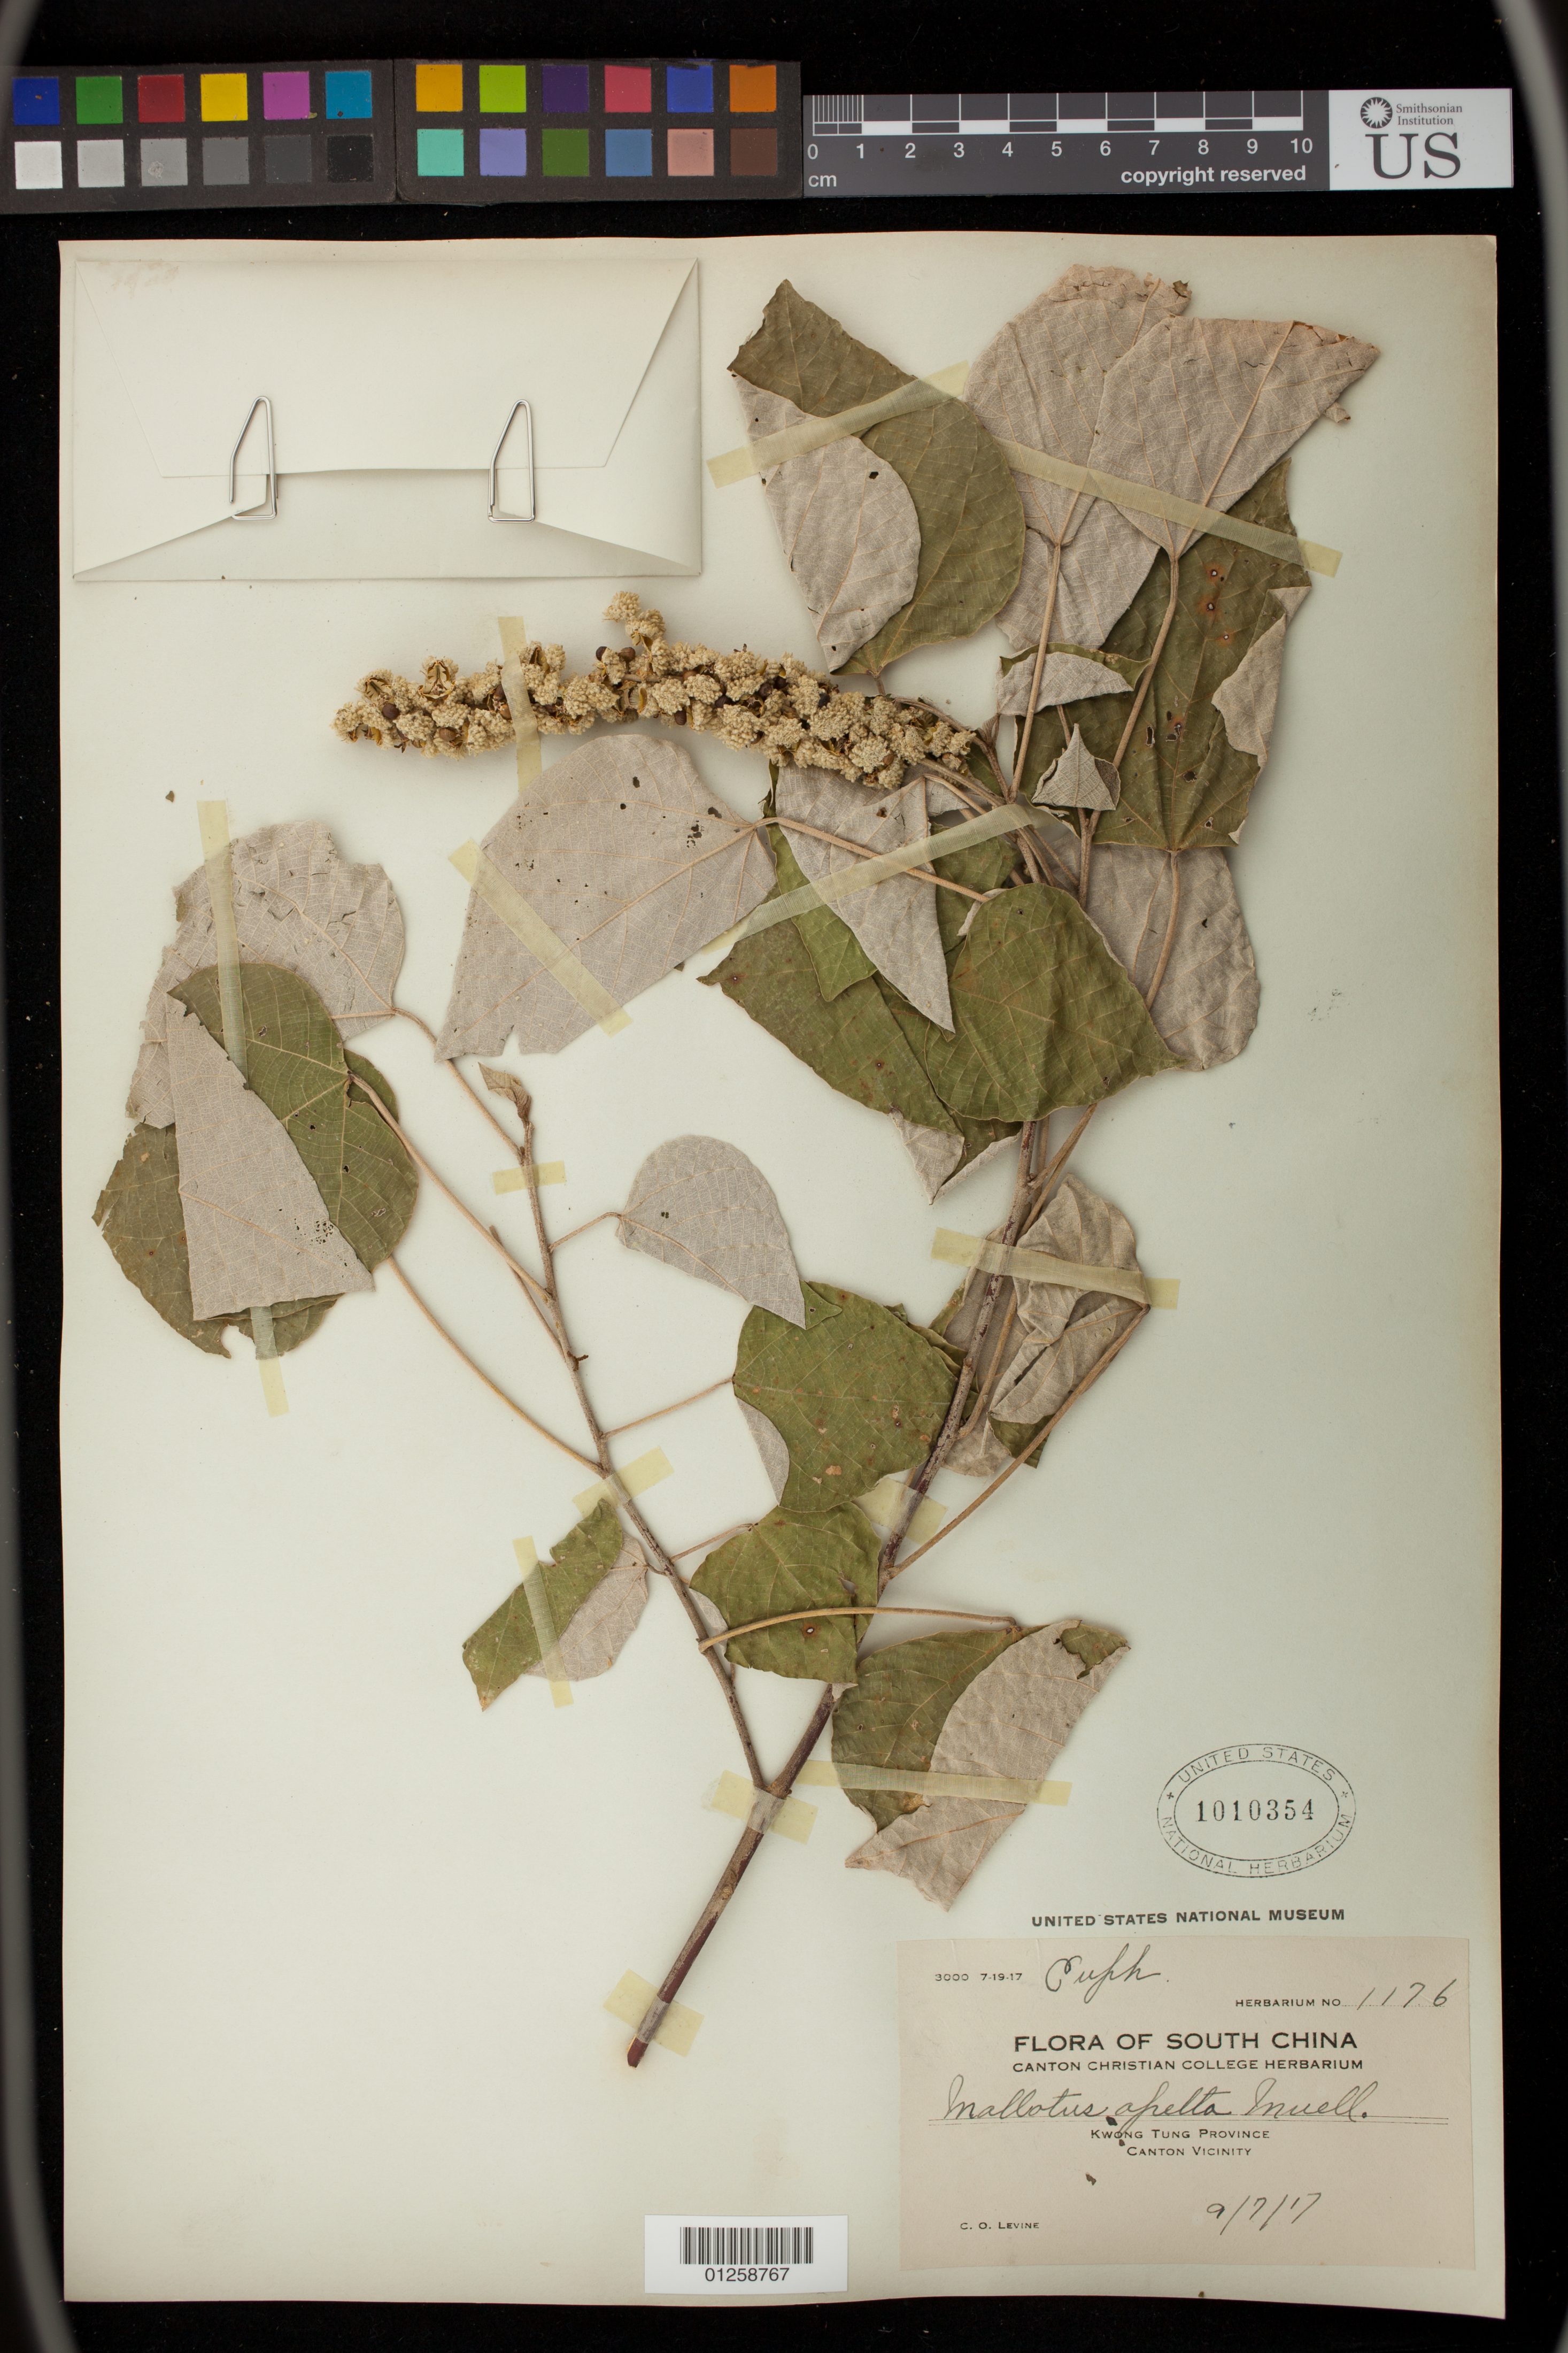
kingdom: Plantae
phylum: Tracheophyta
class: Magnoliopsida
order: Malpighiales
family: Euphorbiaceae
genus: Mallotus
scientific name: Mallotus apelta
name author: (Lour.) Müll. Arg.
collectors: C. O. Levine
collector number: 1176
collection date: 1917-07-09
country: China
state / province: Guangdong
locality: Canton Province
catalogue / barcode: US 1010354